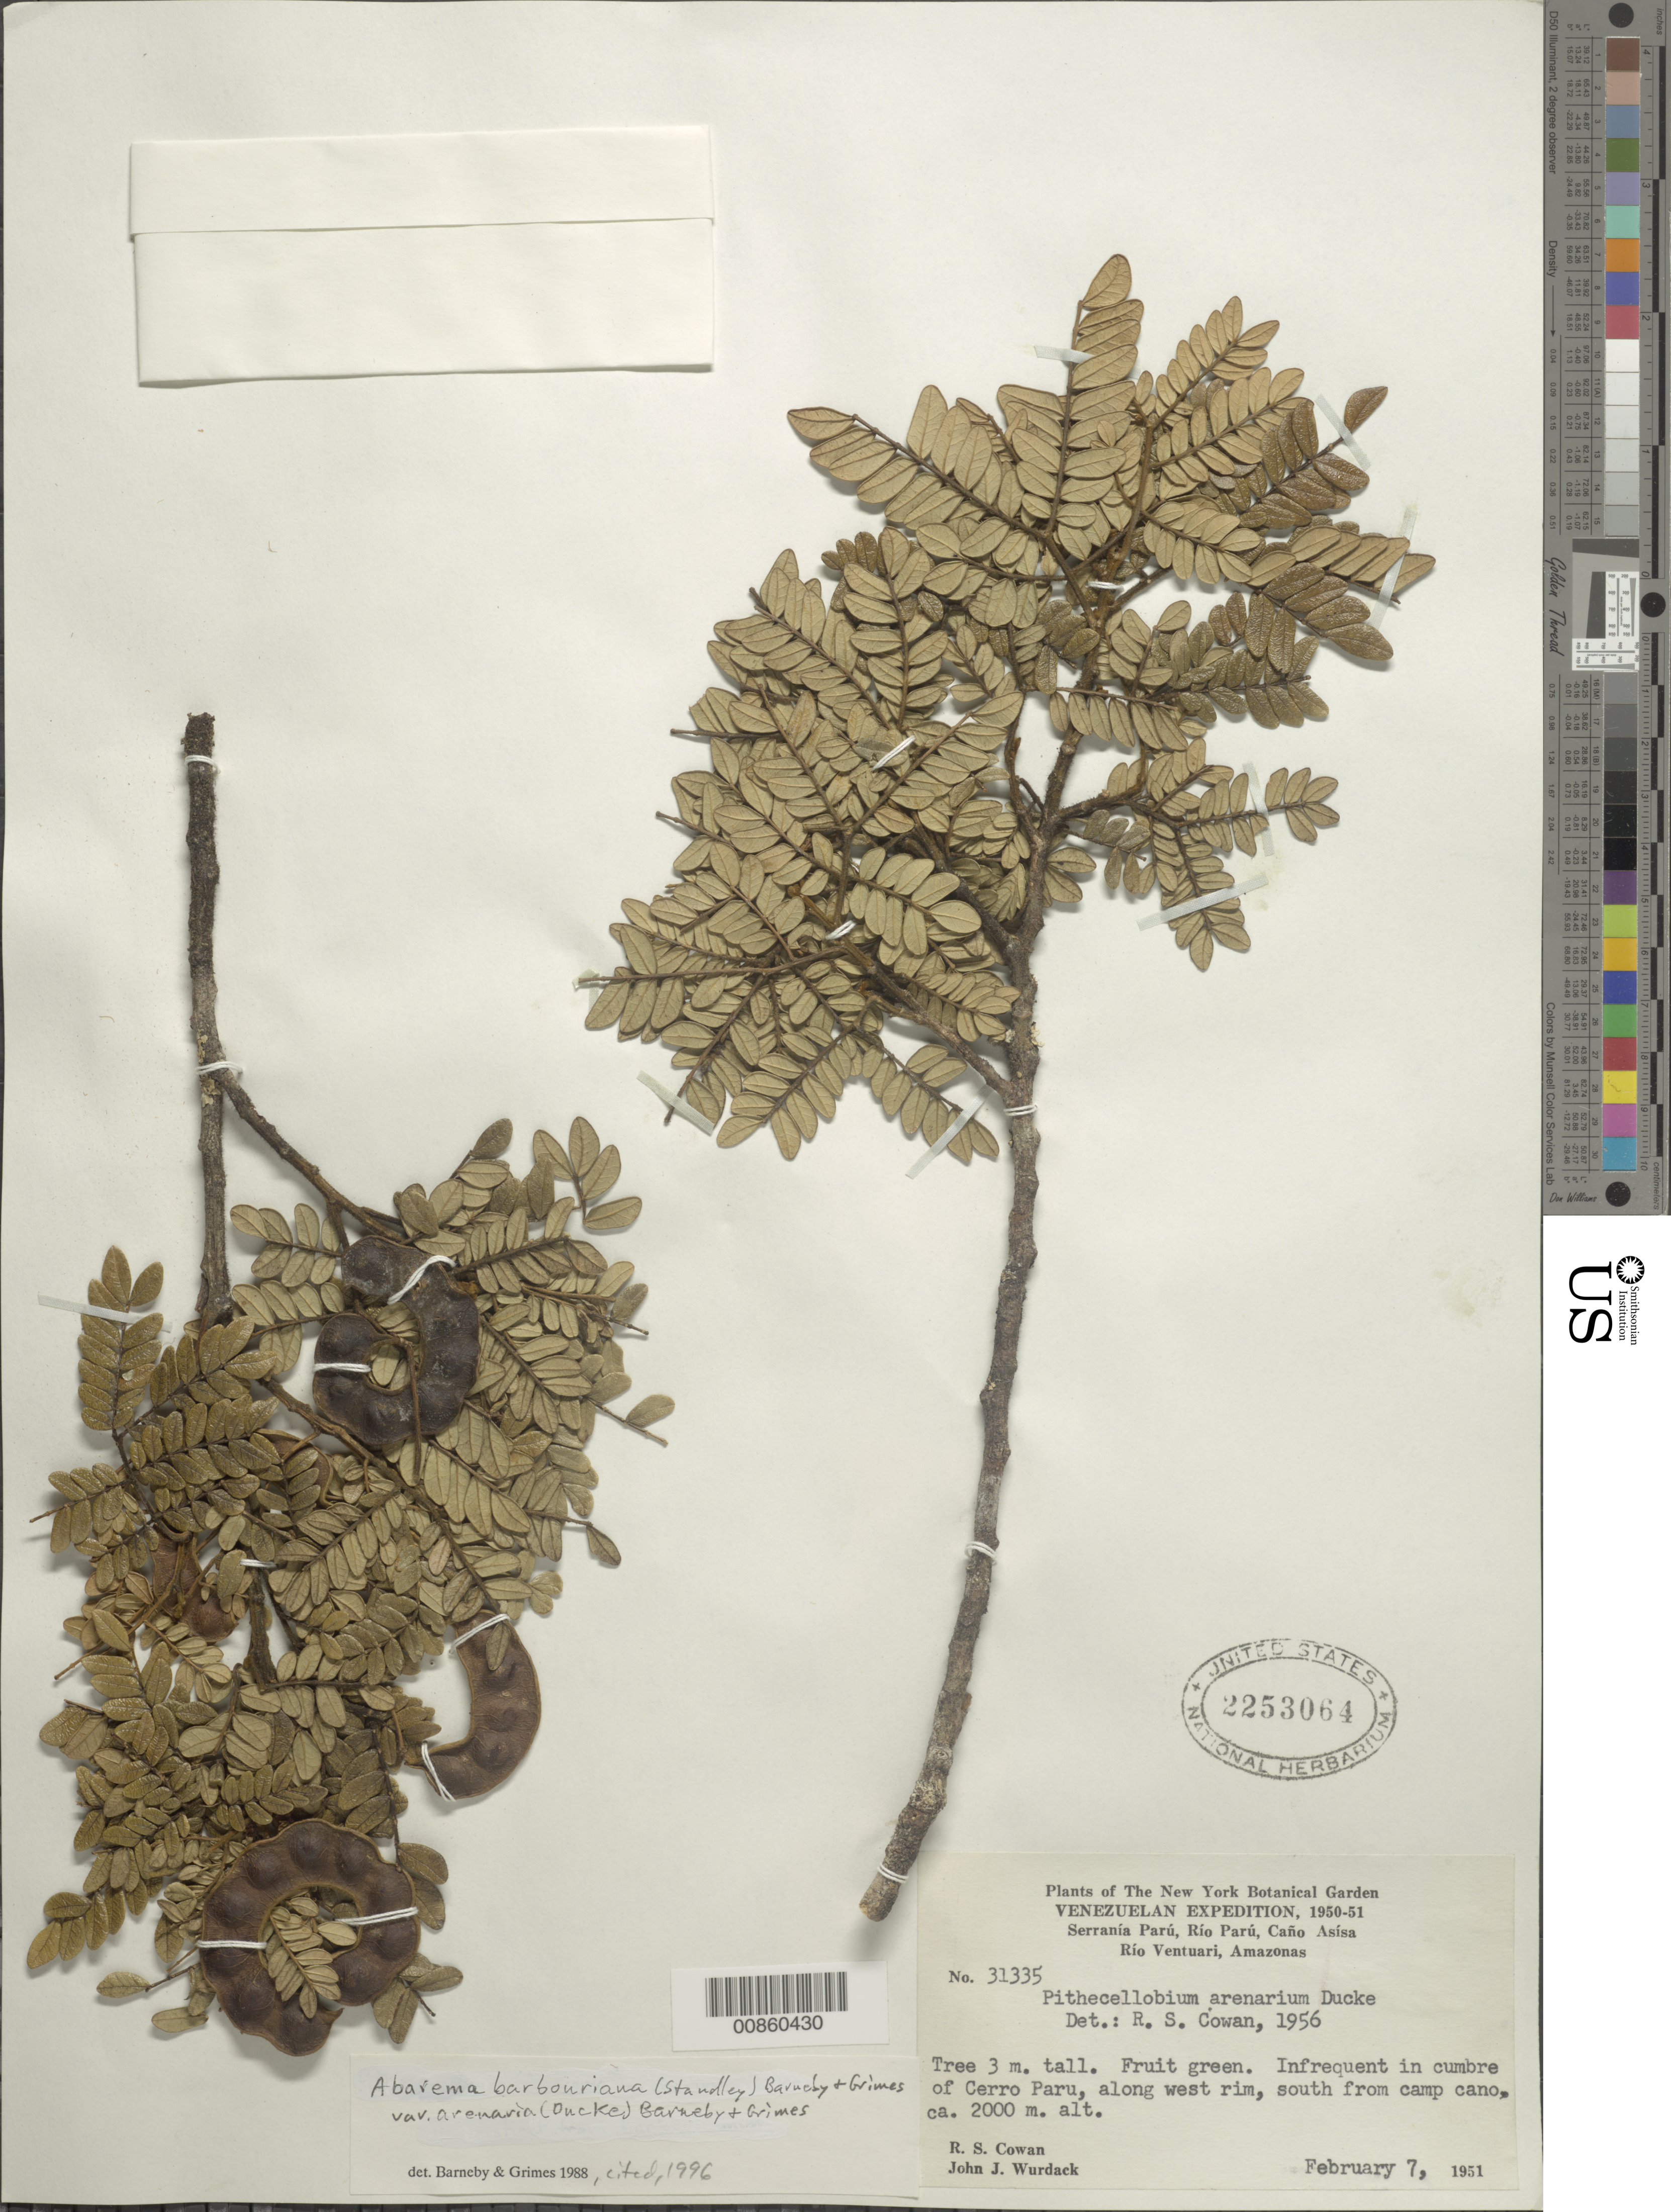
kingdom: Plantae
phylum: Tracheophyta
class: Magnoliopsida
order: Fabales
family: Fabaceae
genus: Abarema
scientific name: Abarema barbouriana var. arenaria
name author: (Ducke) Barneby & J.W. Grimes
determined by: Barneby, R. C.; Grimes, J. W.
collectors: R. S. Cowan & J. J. Wurdack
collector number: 31335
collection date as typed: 7-Feb-51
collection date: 1951-02-07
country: Venezuela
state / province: Amazonas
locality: Cerro Parú cumbre, along west rim, south from camp cano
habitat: Cumbre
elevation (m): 2000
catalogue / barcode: US 2253064